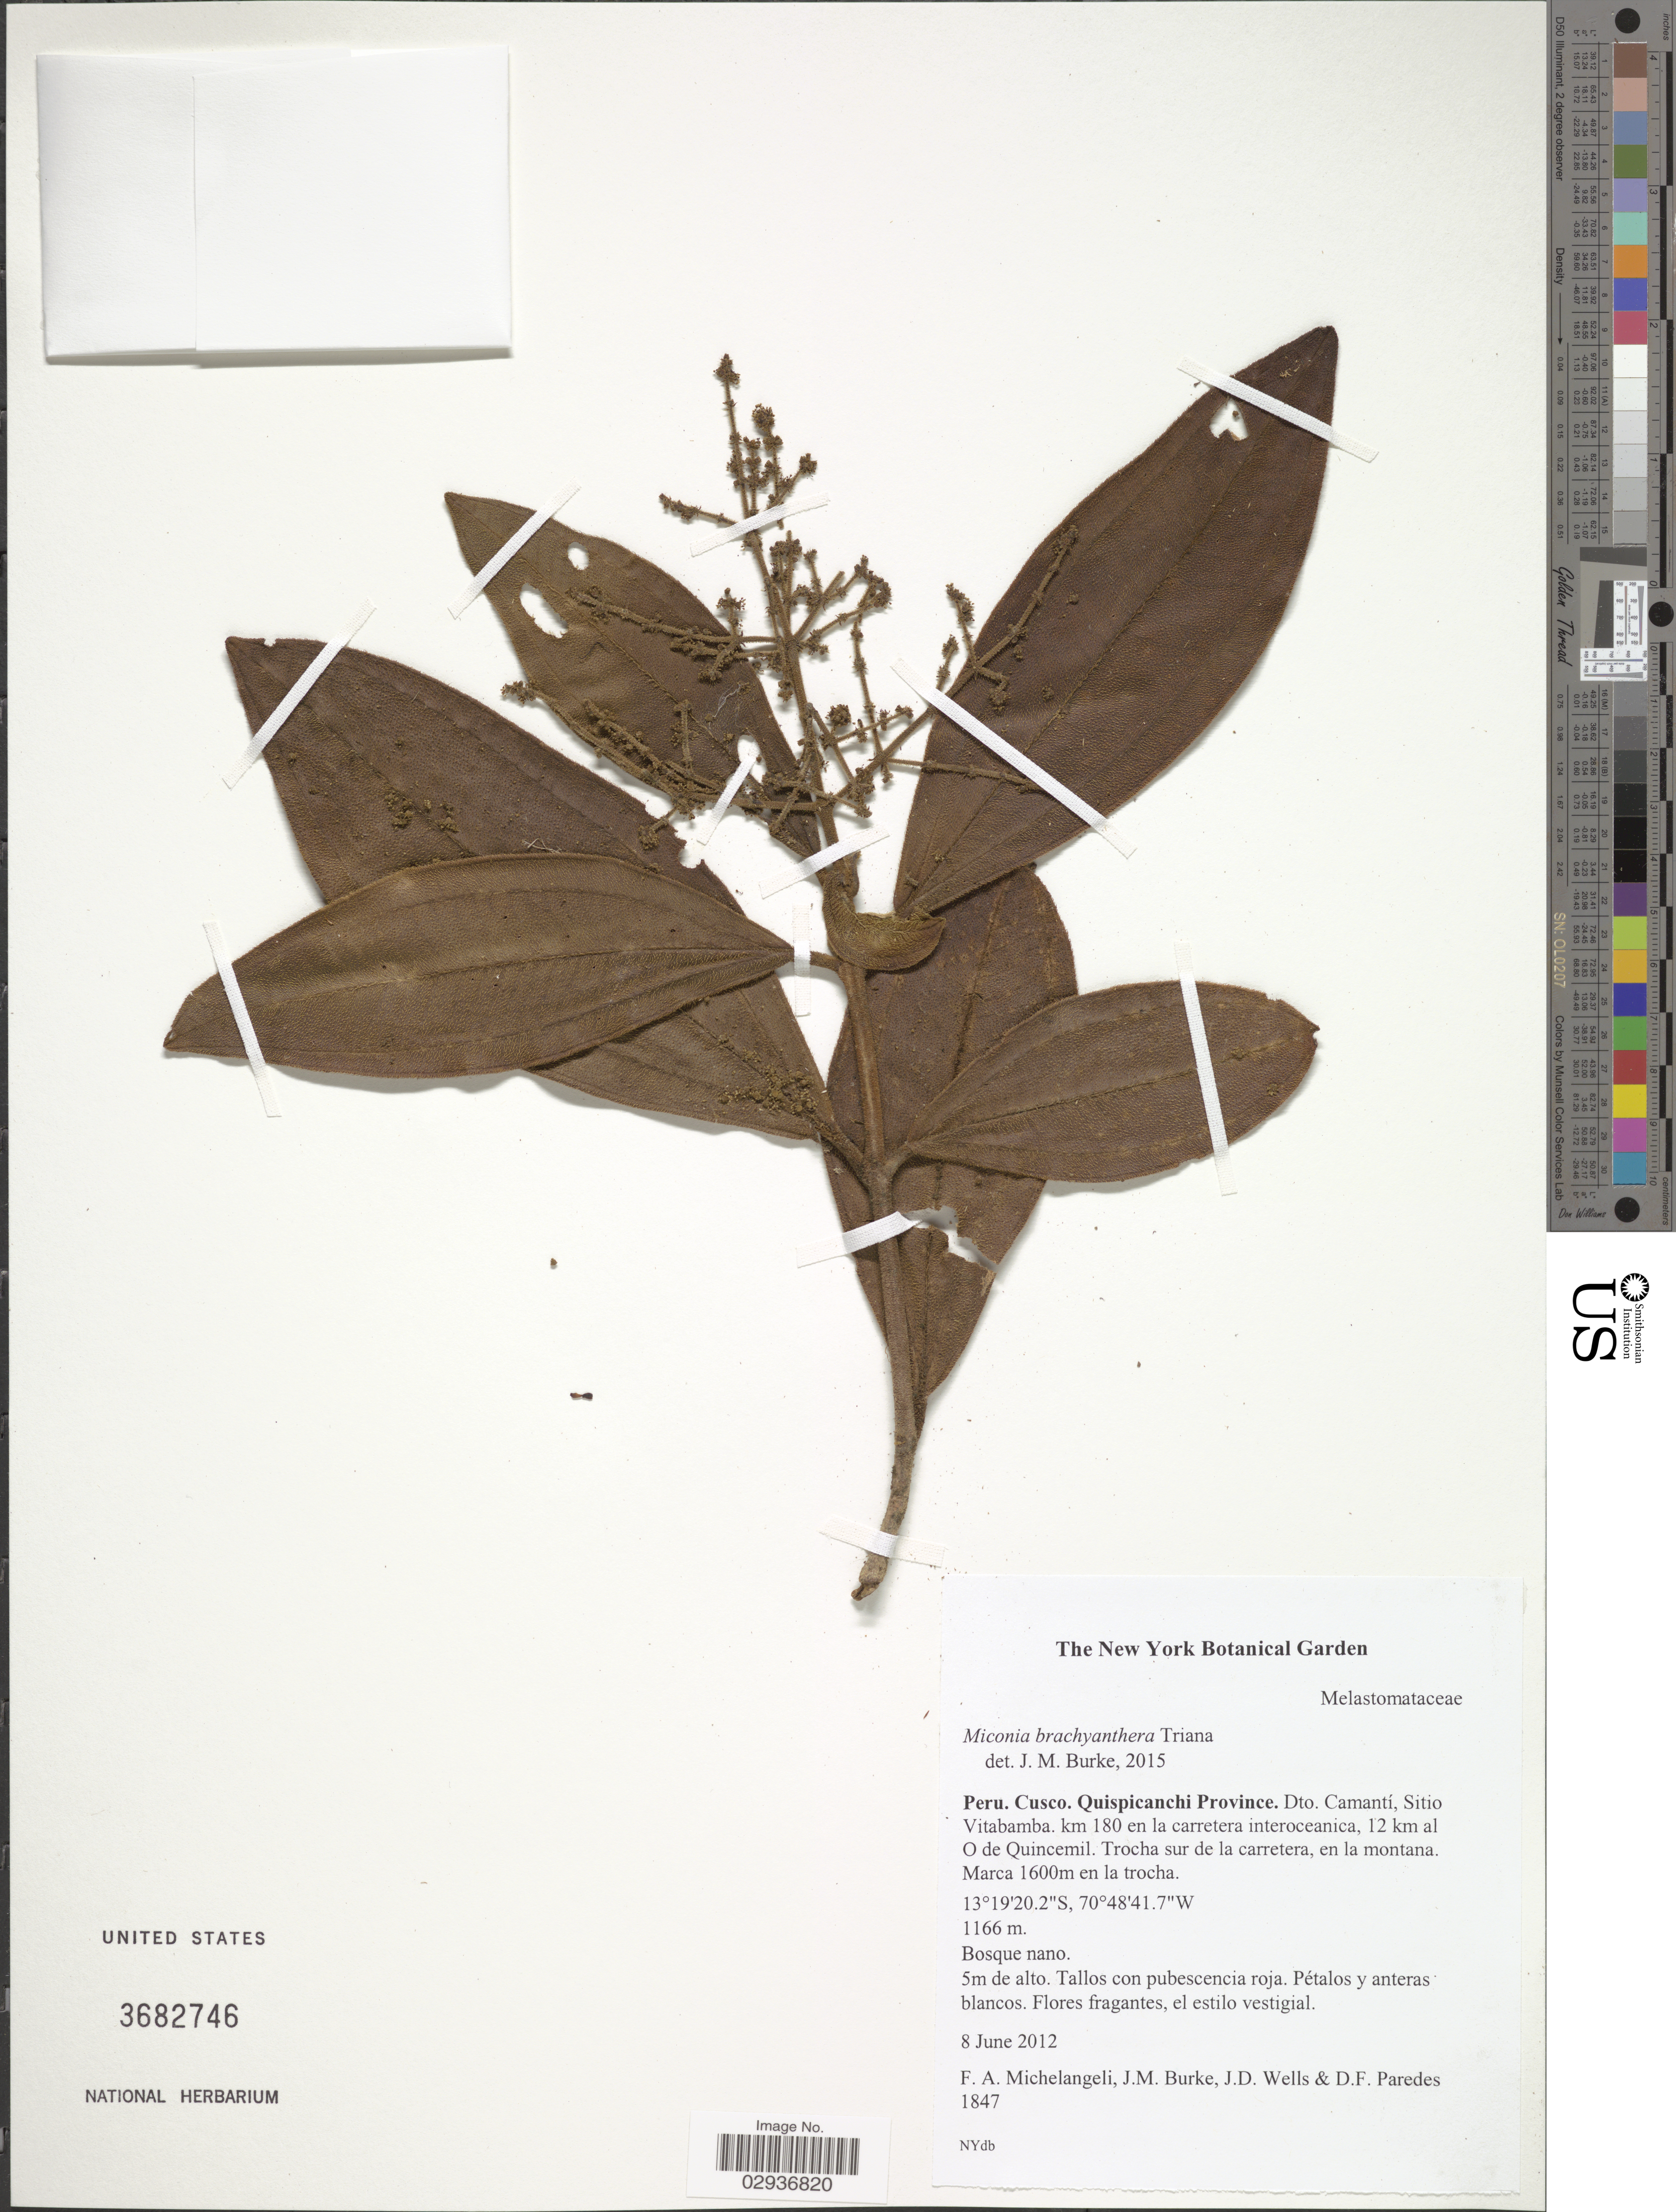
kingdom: Plantae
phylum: Tracheophyta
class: Magnoliopsida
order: Myrtales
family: Melastomataceae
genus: Miconia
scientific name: Miconia brachyanthera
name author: Triana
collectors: F. A. Michelangeli, Jac. M. Burke, J. Wells & D. Paredes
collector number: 1847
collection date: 2012-06-08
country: Peru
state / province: Cusco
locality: Quispicanchi Province. Dto. Camantí, Sitio Vitabamba. km 180 en la carretera interoceanica, 12 km al O de Quincemil. Marca 1600m en la trocha.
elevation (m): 1166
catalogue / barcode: US 3682746